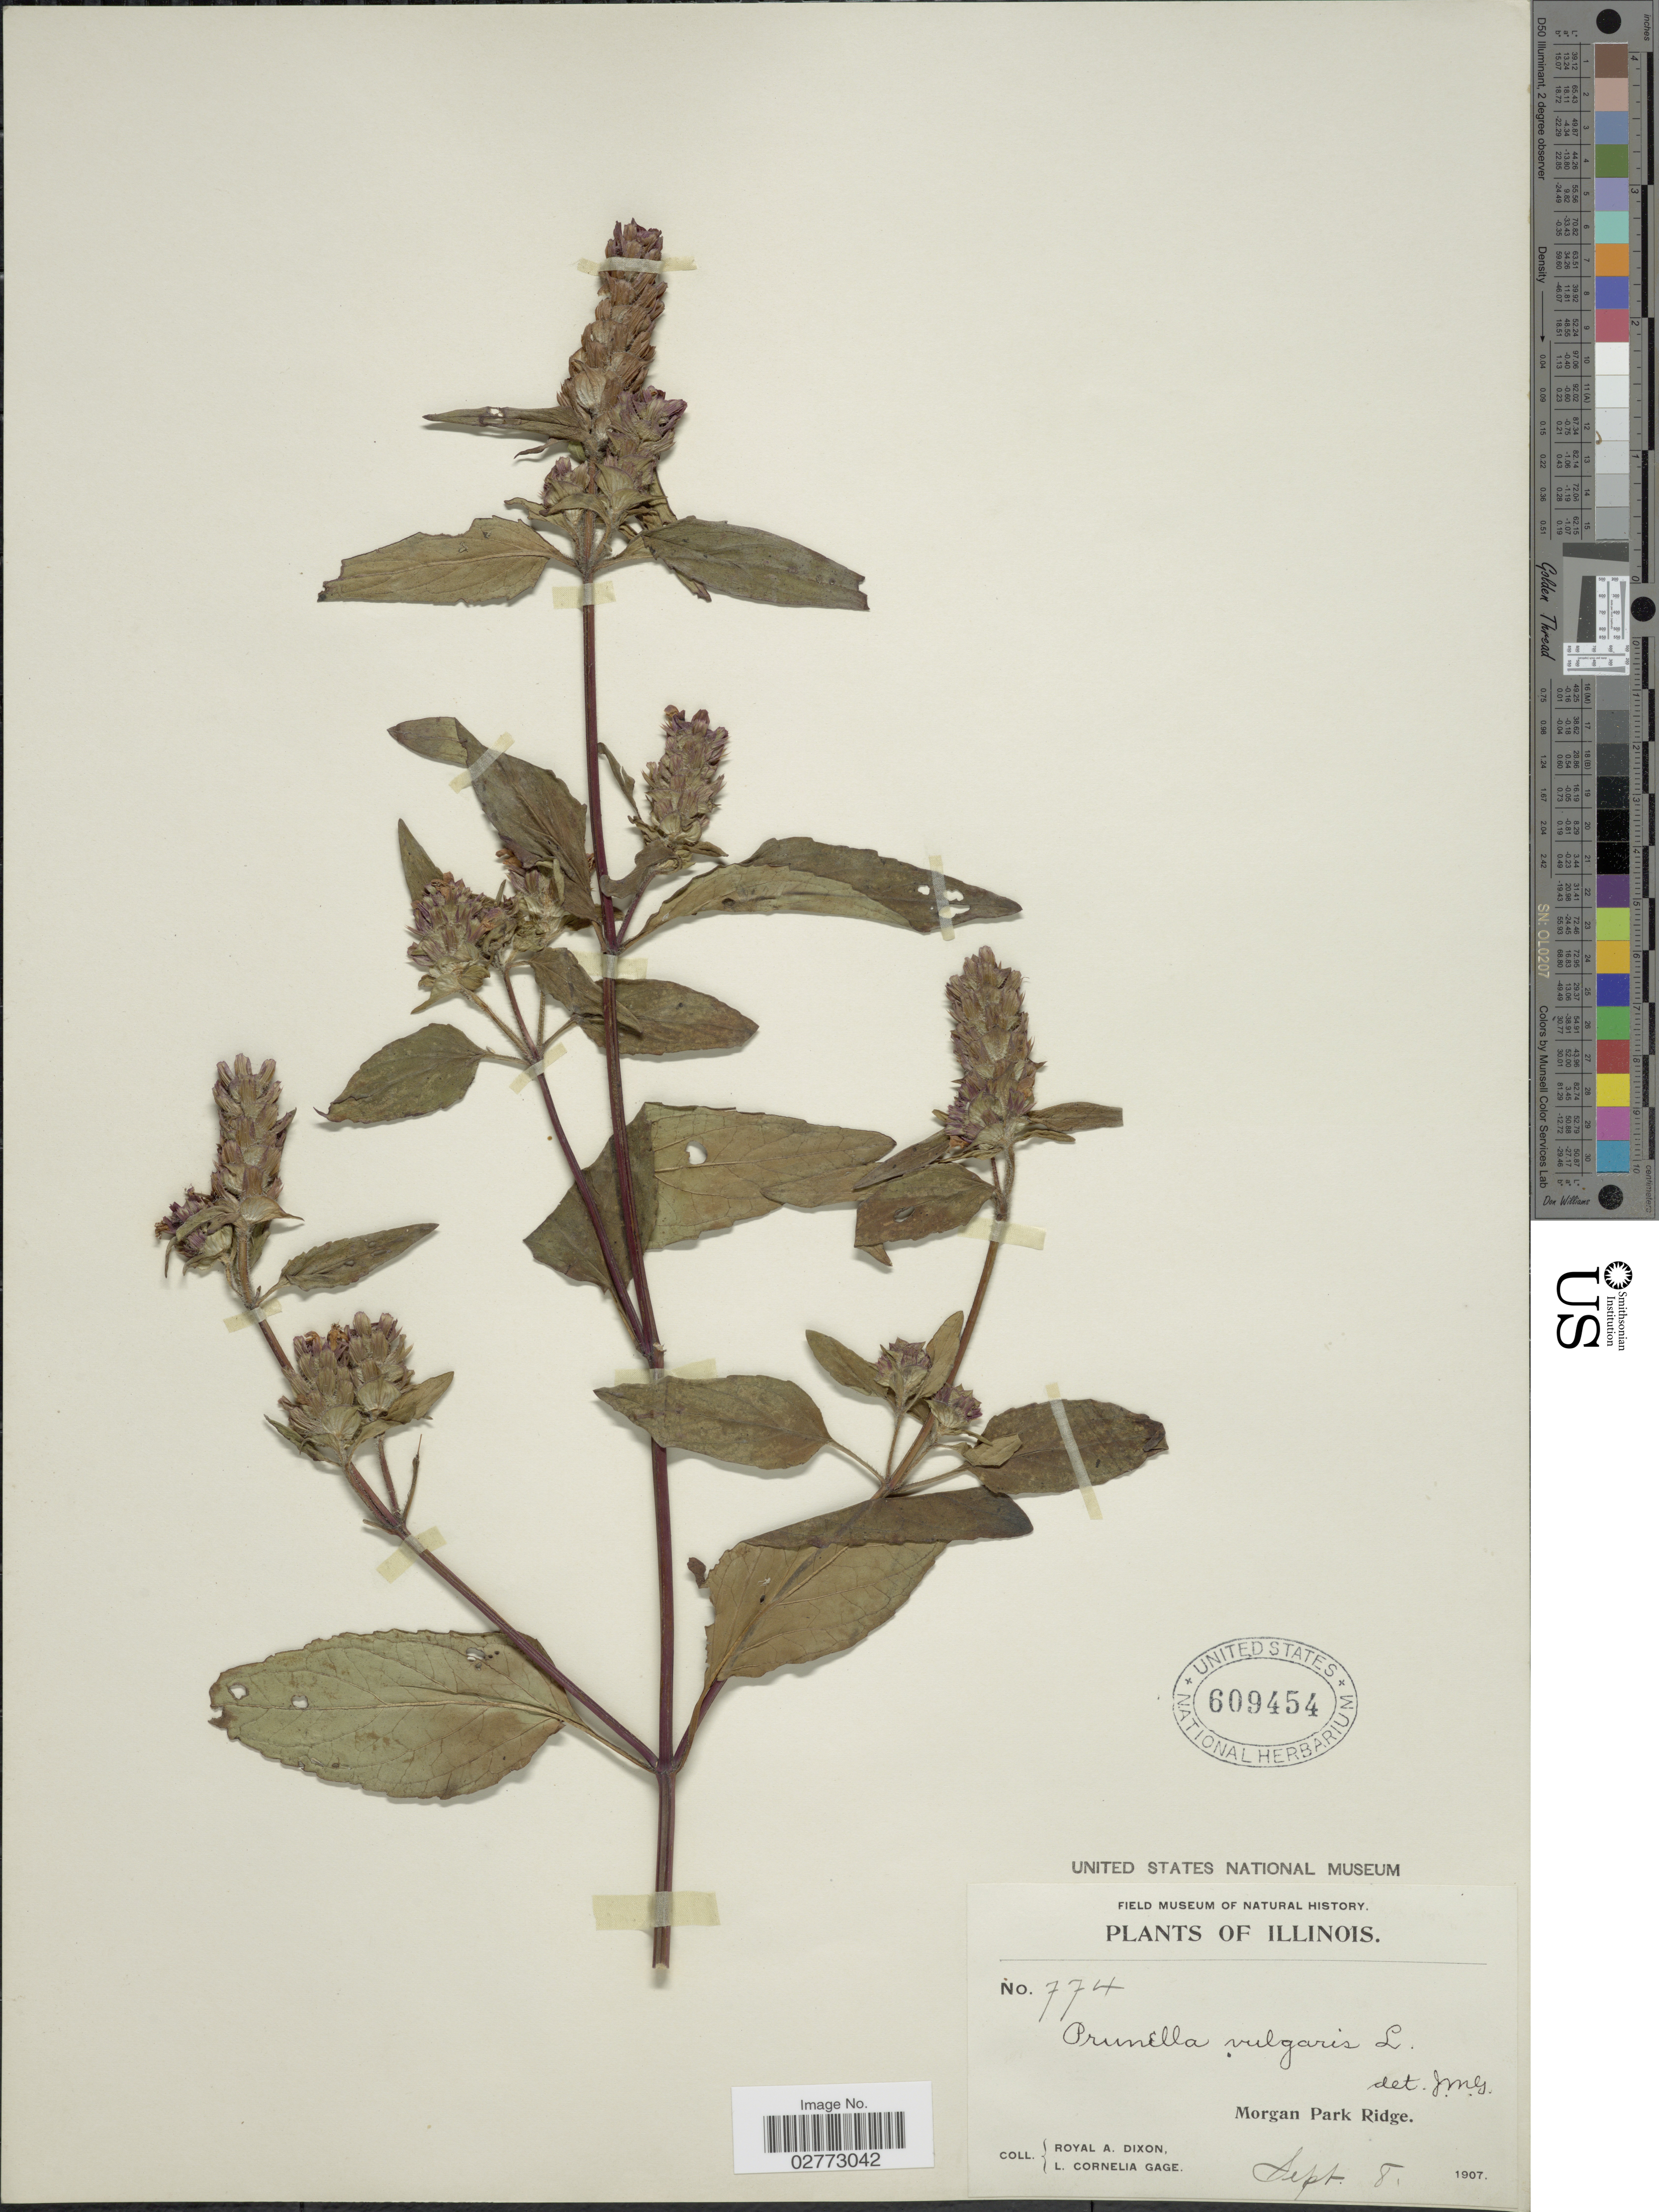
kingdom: Plantae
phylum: Tracheophyta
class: Magnoliopsida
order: Lamiales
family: Lamiaceae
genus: Prunella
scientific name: Prunella vulgaris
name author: L.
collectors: R. A. Dixon & L. Gage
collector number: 774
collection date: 1907-09-08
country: United States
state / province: Illinois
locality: Morgan Park Ridge.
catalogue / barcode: US 609454